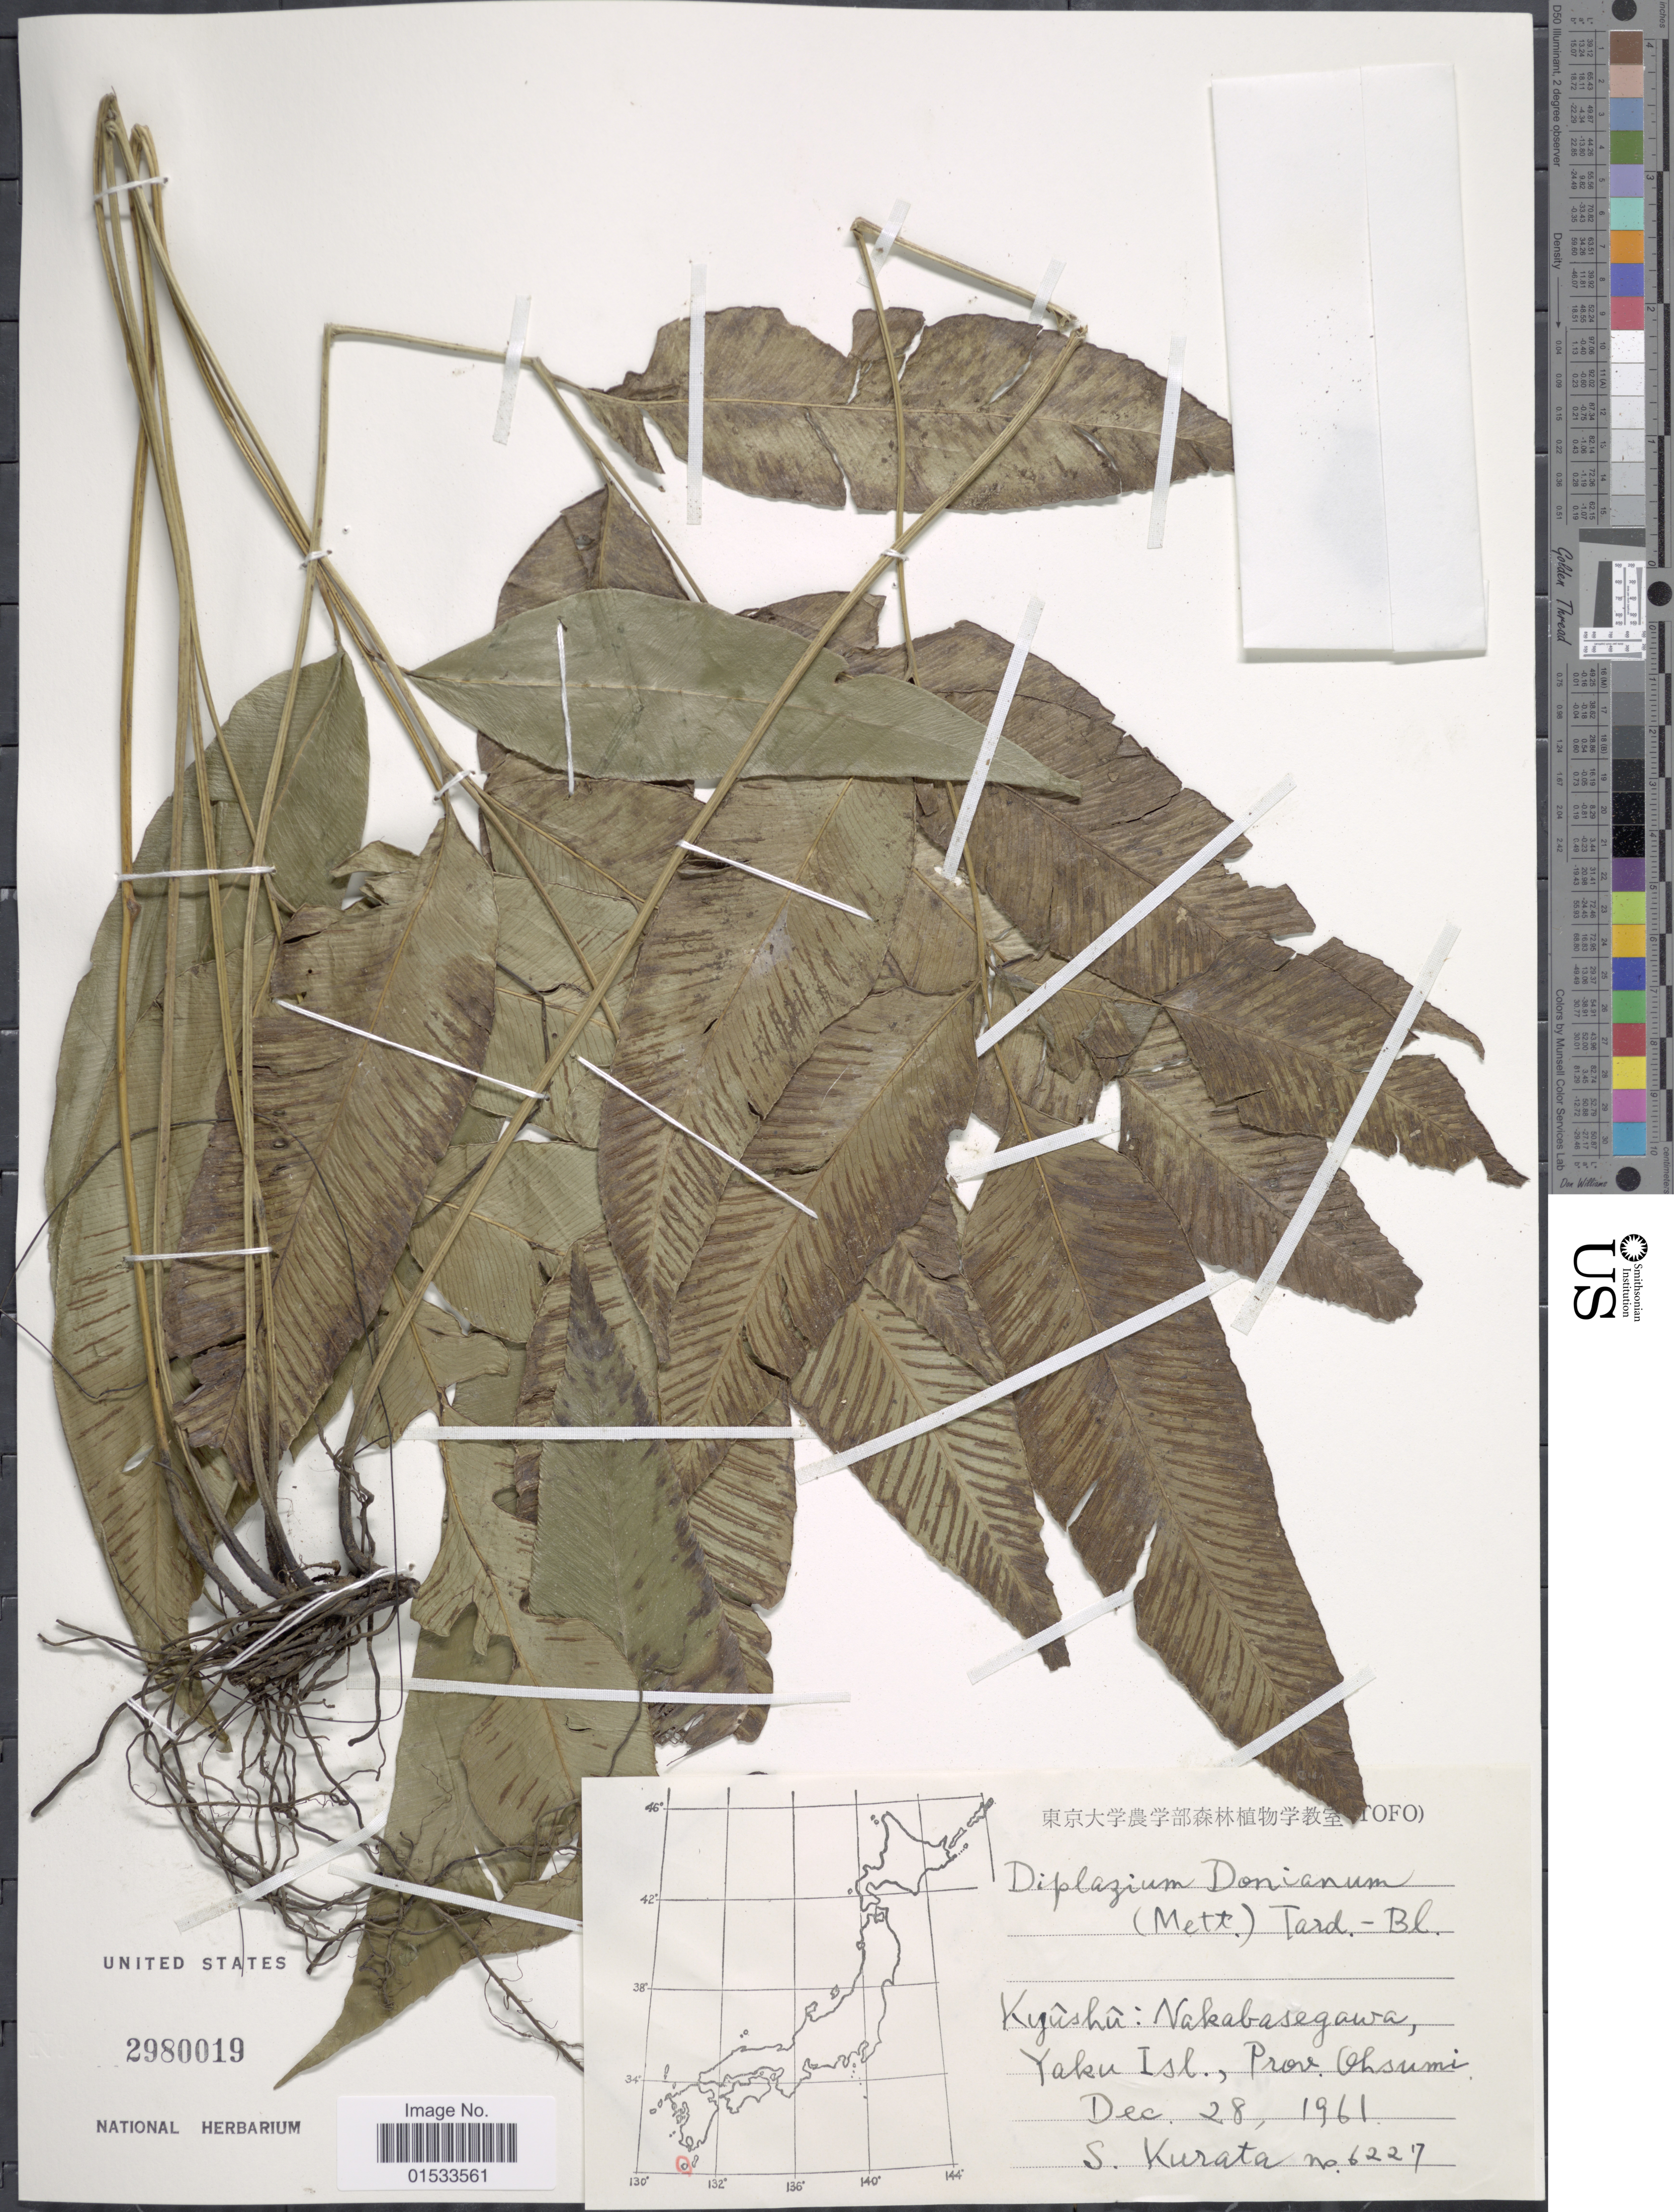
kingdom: Plantae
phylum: Tracheophyta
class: Polypodiopsida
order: Polypodiales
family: Athyriaceae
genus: Diplazium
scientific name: Diplazium donianum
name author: (Mett.) Tardieu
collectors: Sa. Kurata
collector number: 6227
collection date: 1961-12-28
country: Japan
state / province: Kagosima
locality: Kyûshû: Nakabasegawa, Yaku Isl., Ohsumi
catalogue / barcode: US 2980019